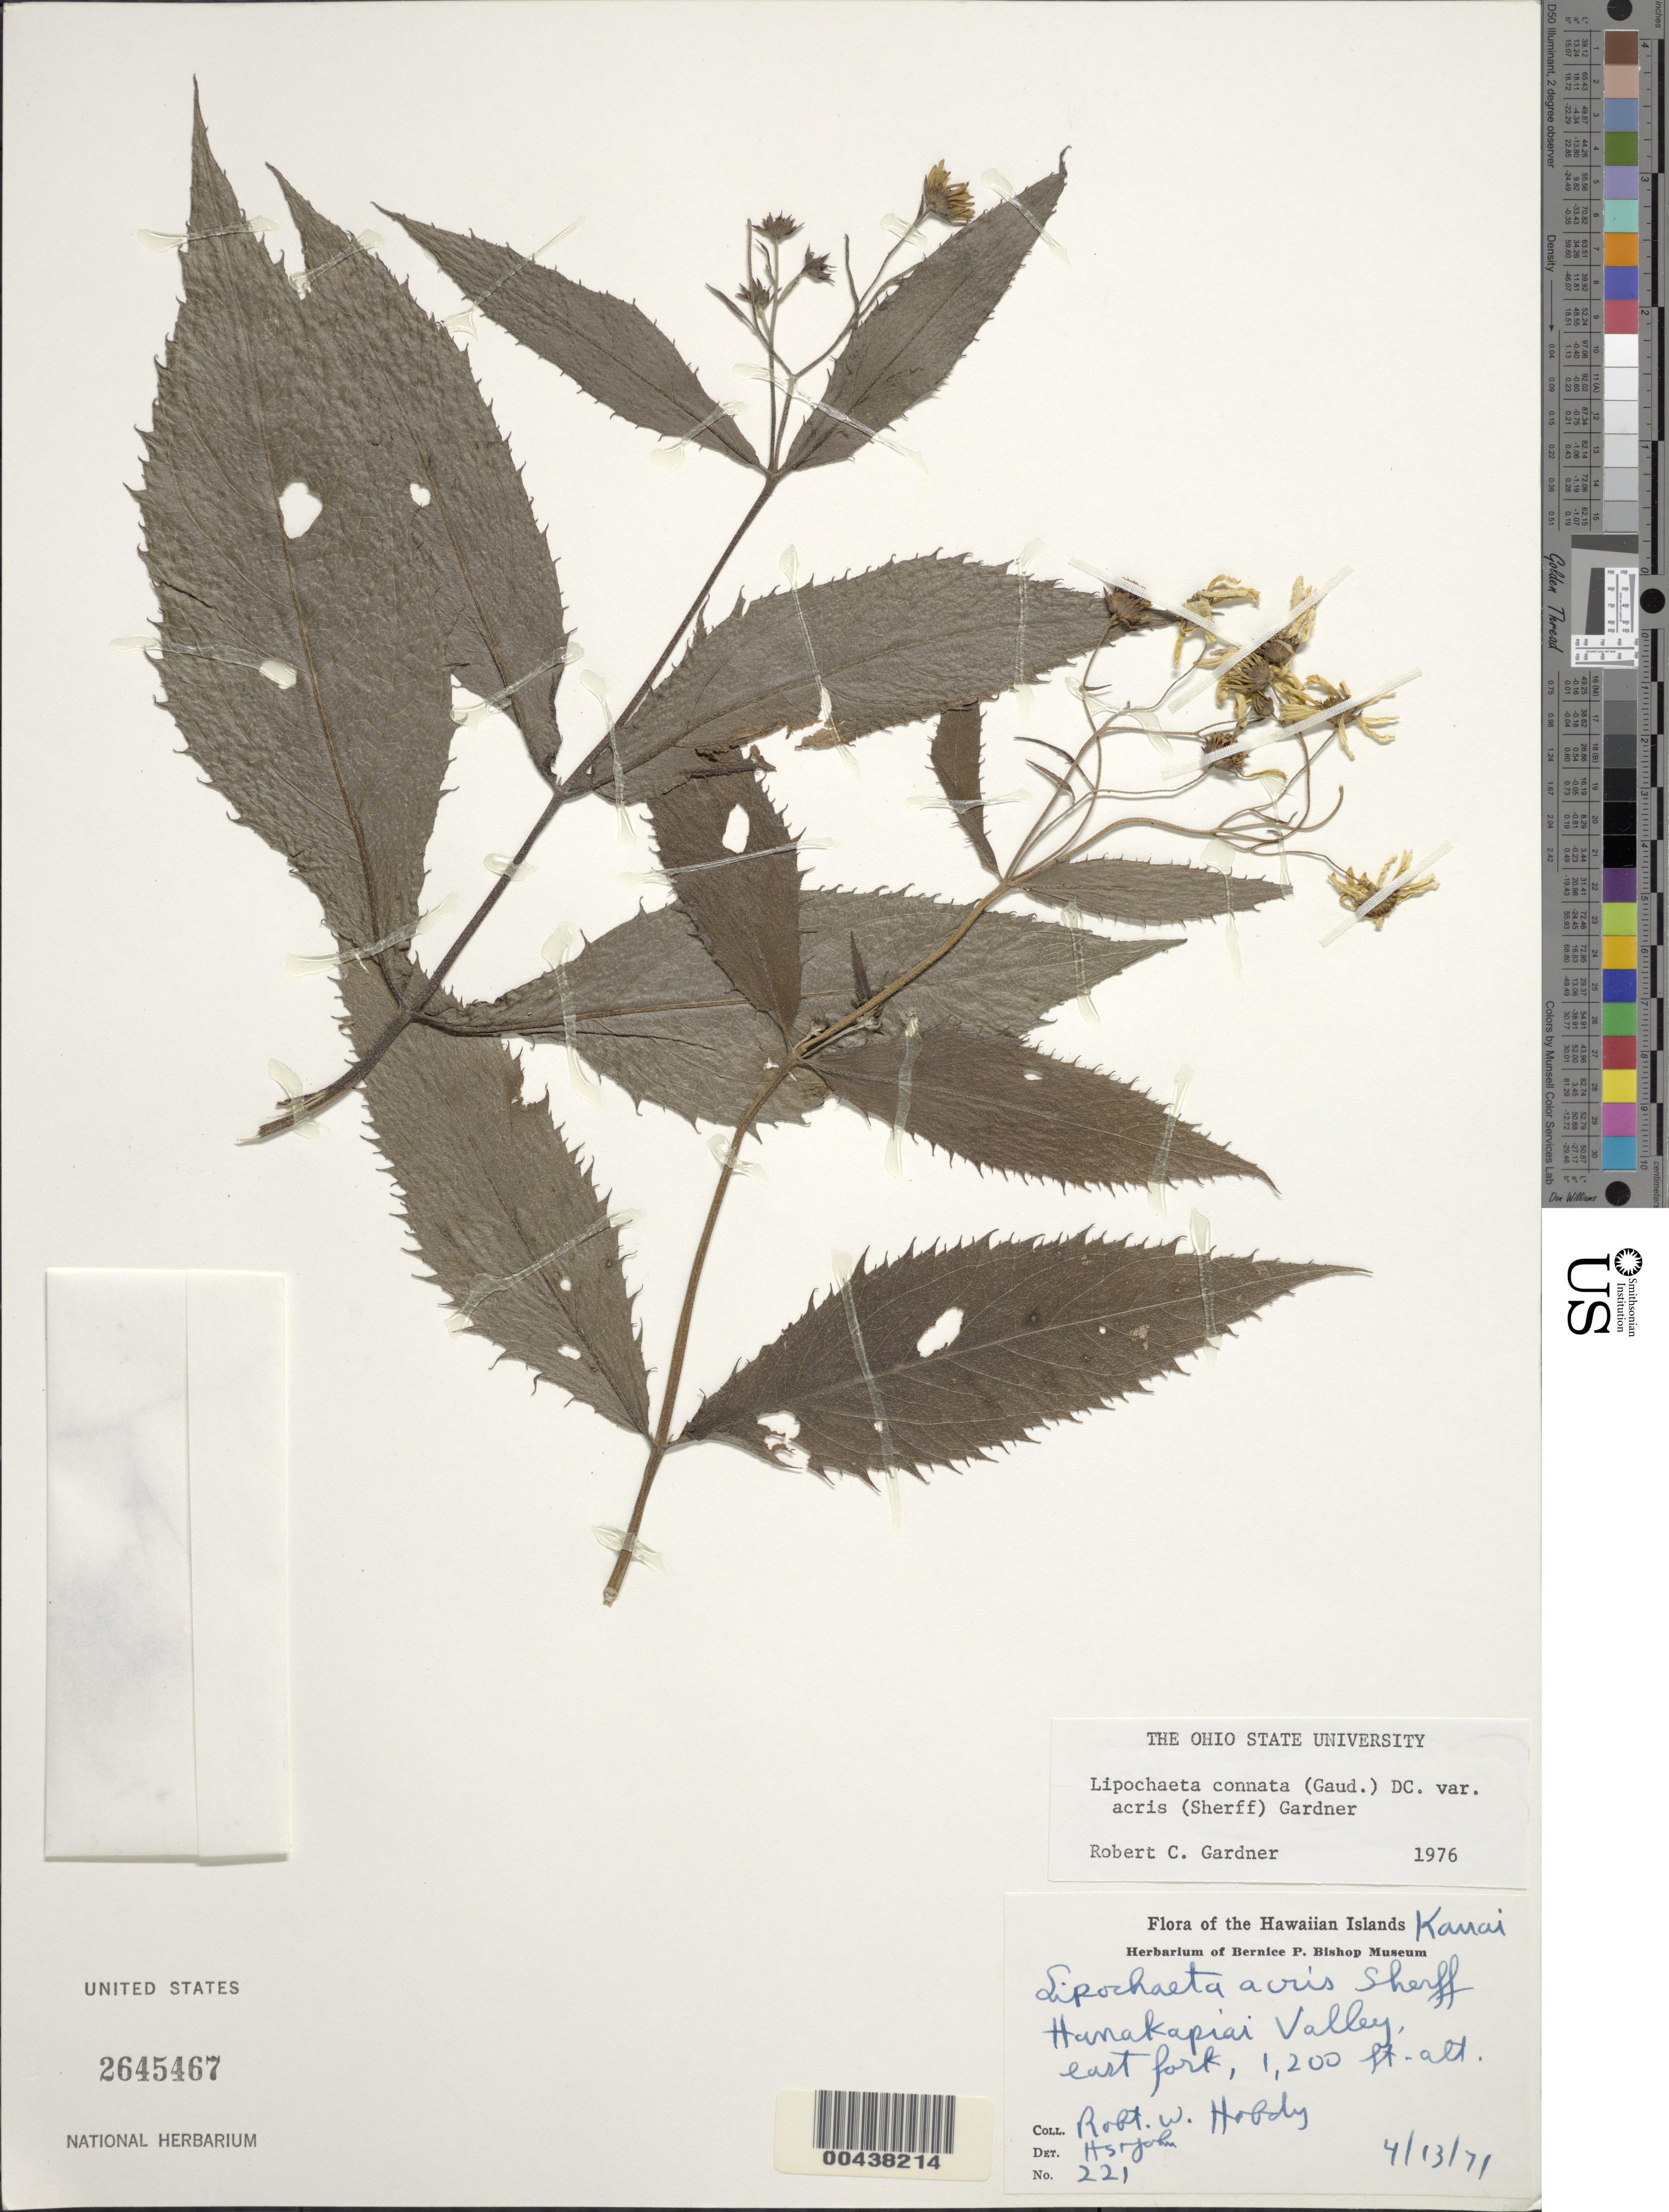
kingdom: Plantae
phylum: Tracheophyta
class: Magnoliopsida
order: Asterales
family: Asteraceae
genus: Lipochaeta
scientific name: Lipochaeta connata subsp. acris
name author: (Sherff) W.L. Wagner & H. Rob.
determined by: Gardner, R. C.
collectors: R. Hobdy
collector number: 221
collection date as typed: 13 Apr 1971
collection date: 1971-04-13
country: United States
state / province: Hawaii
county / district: Kauai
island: Kaua'i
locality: Hanakapiai Valley, E fork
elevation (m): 366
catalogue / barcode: US 2645467